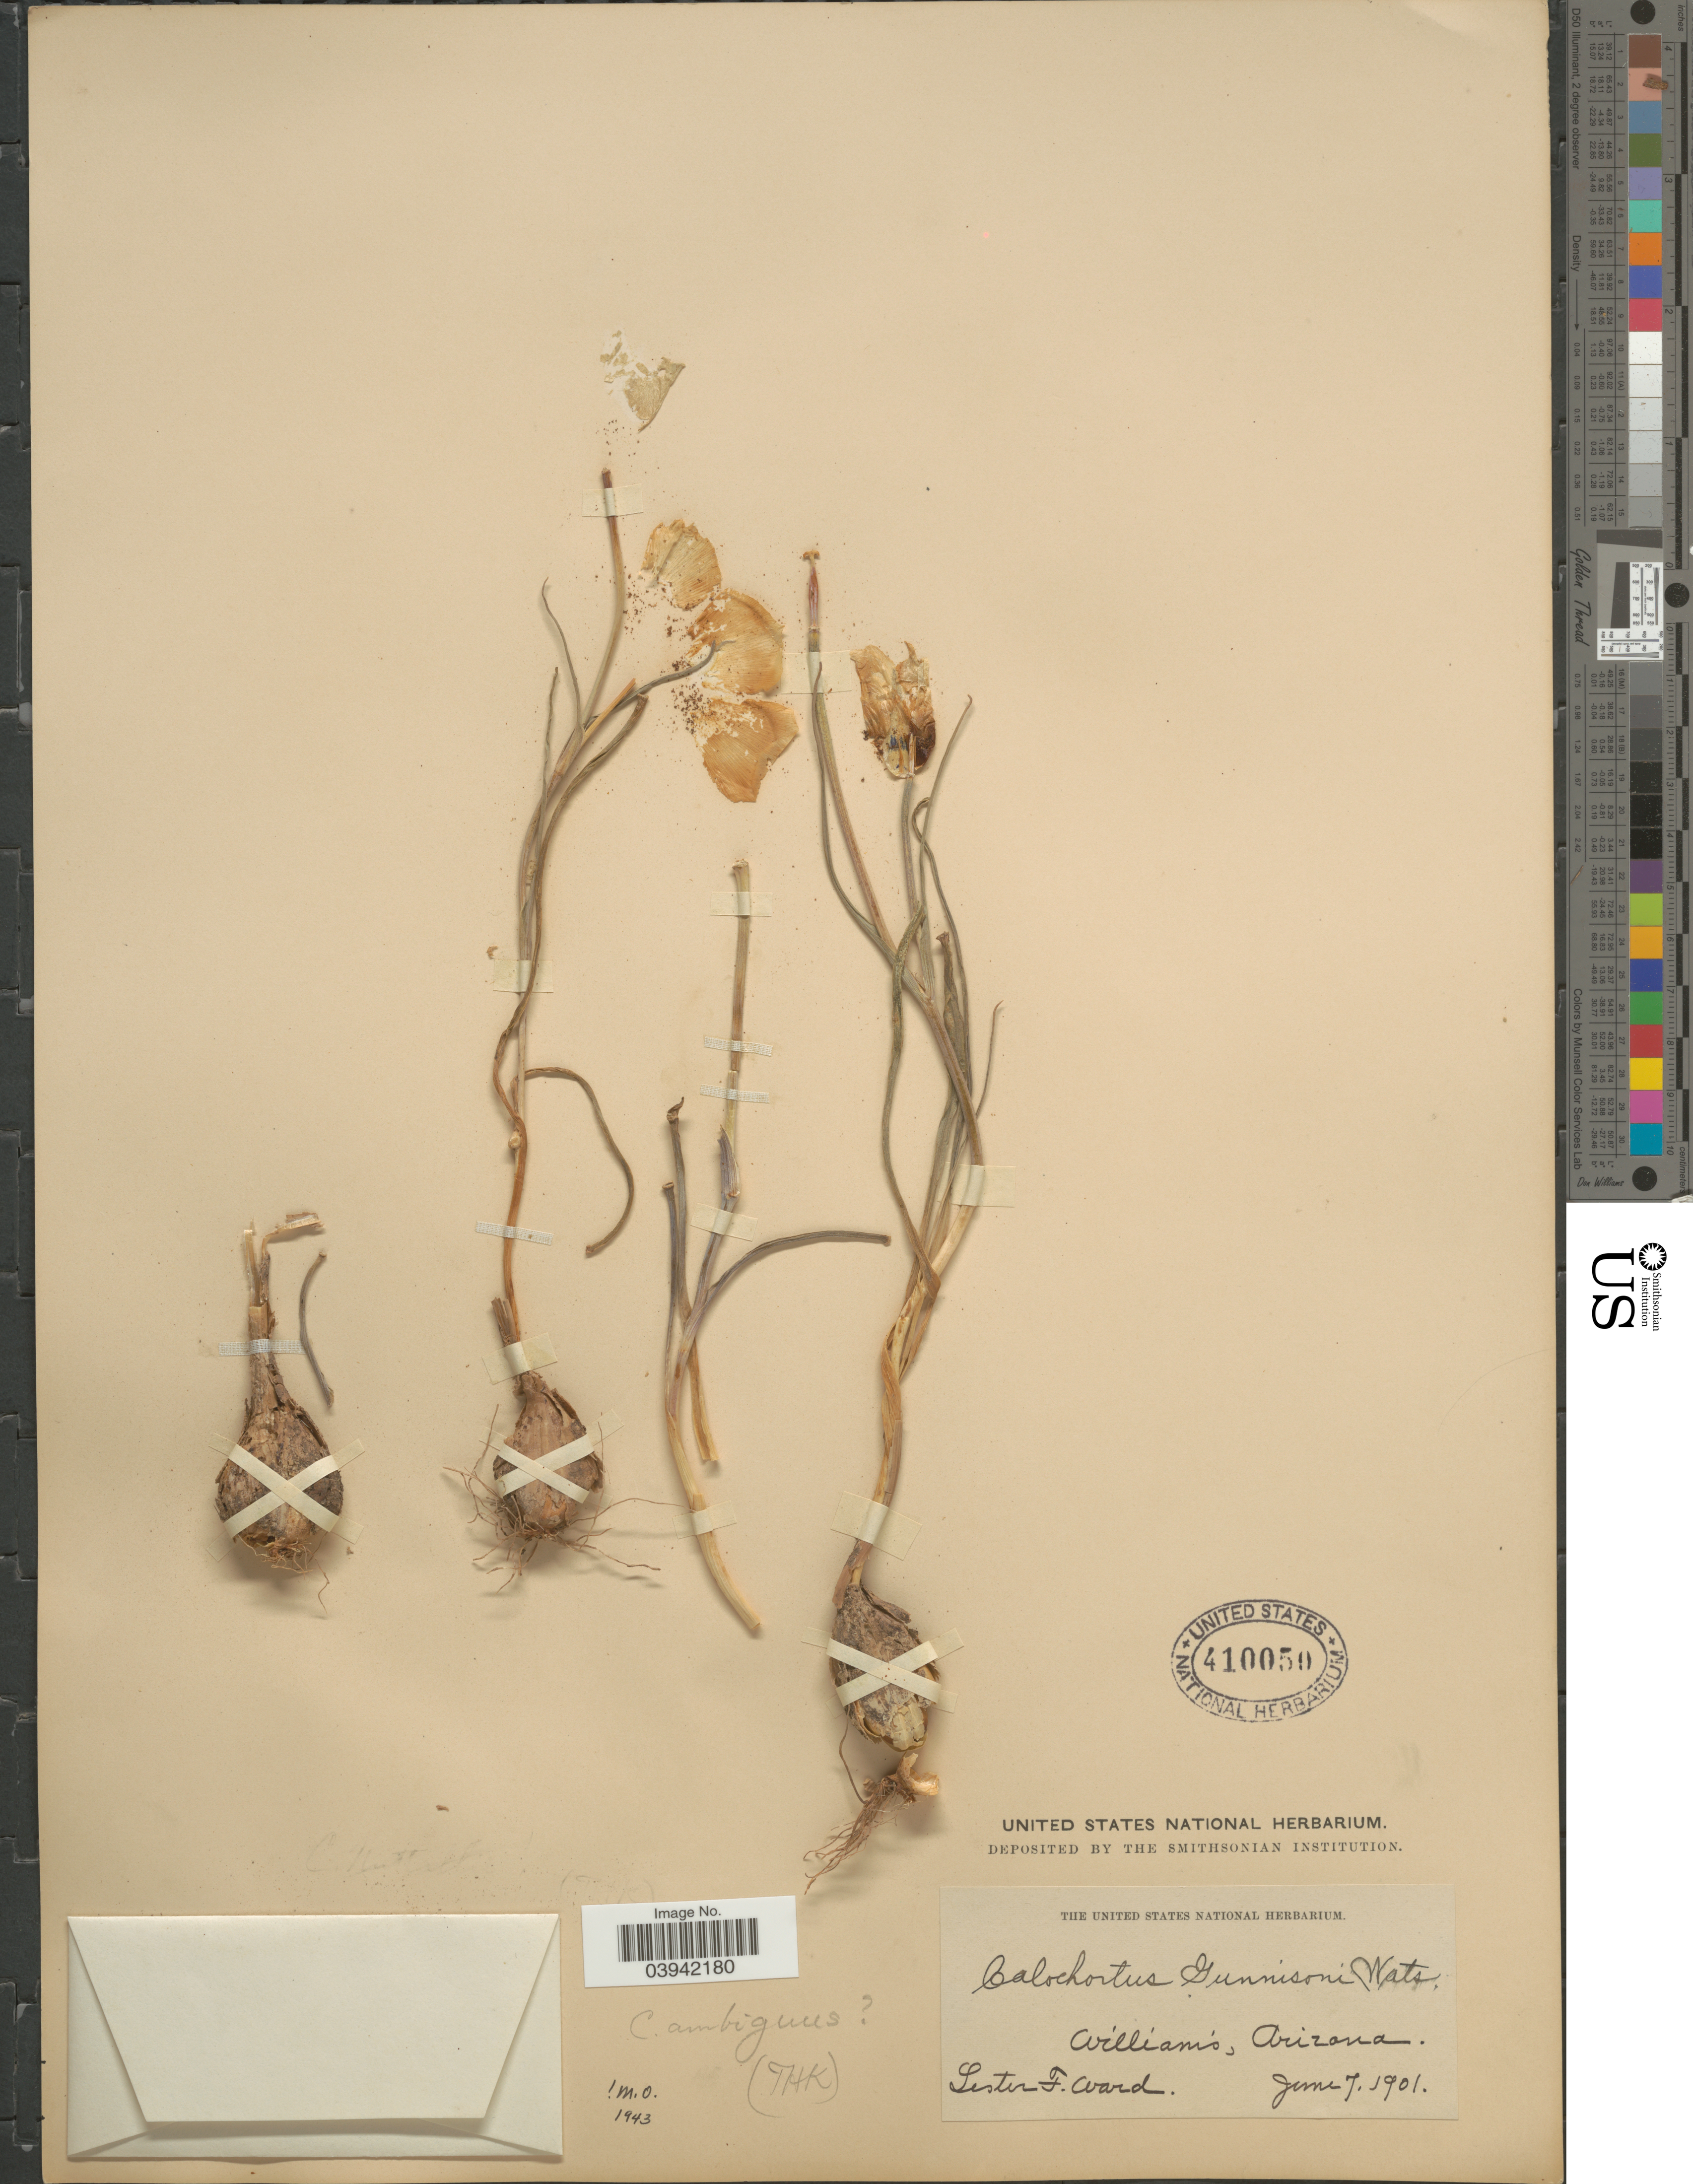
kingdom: Plantae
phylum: Tracheophyta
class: Liliopsida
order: Liliales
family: Liliaceae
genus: Calochortus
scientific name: Calochortus ambiguus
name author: (M.E. Jones) Ownbey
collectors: L. F. Ward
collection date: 1901-06-07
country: United States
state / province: Arizona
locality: William's.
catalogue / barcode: US 410050